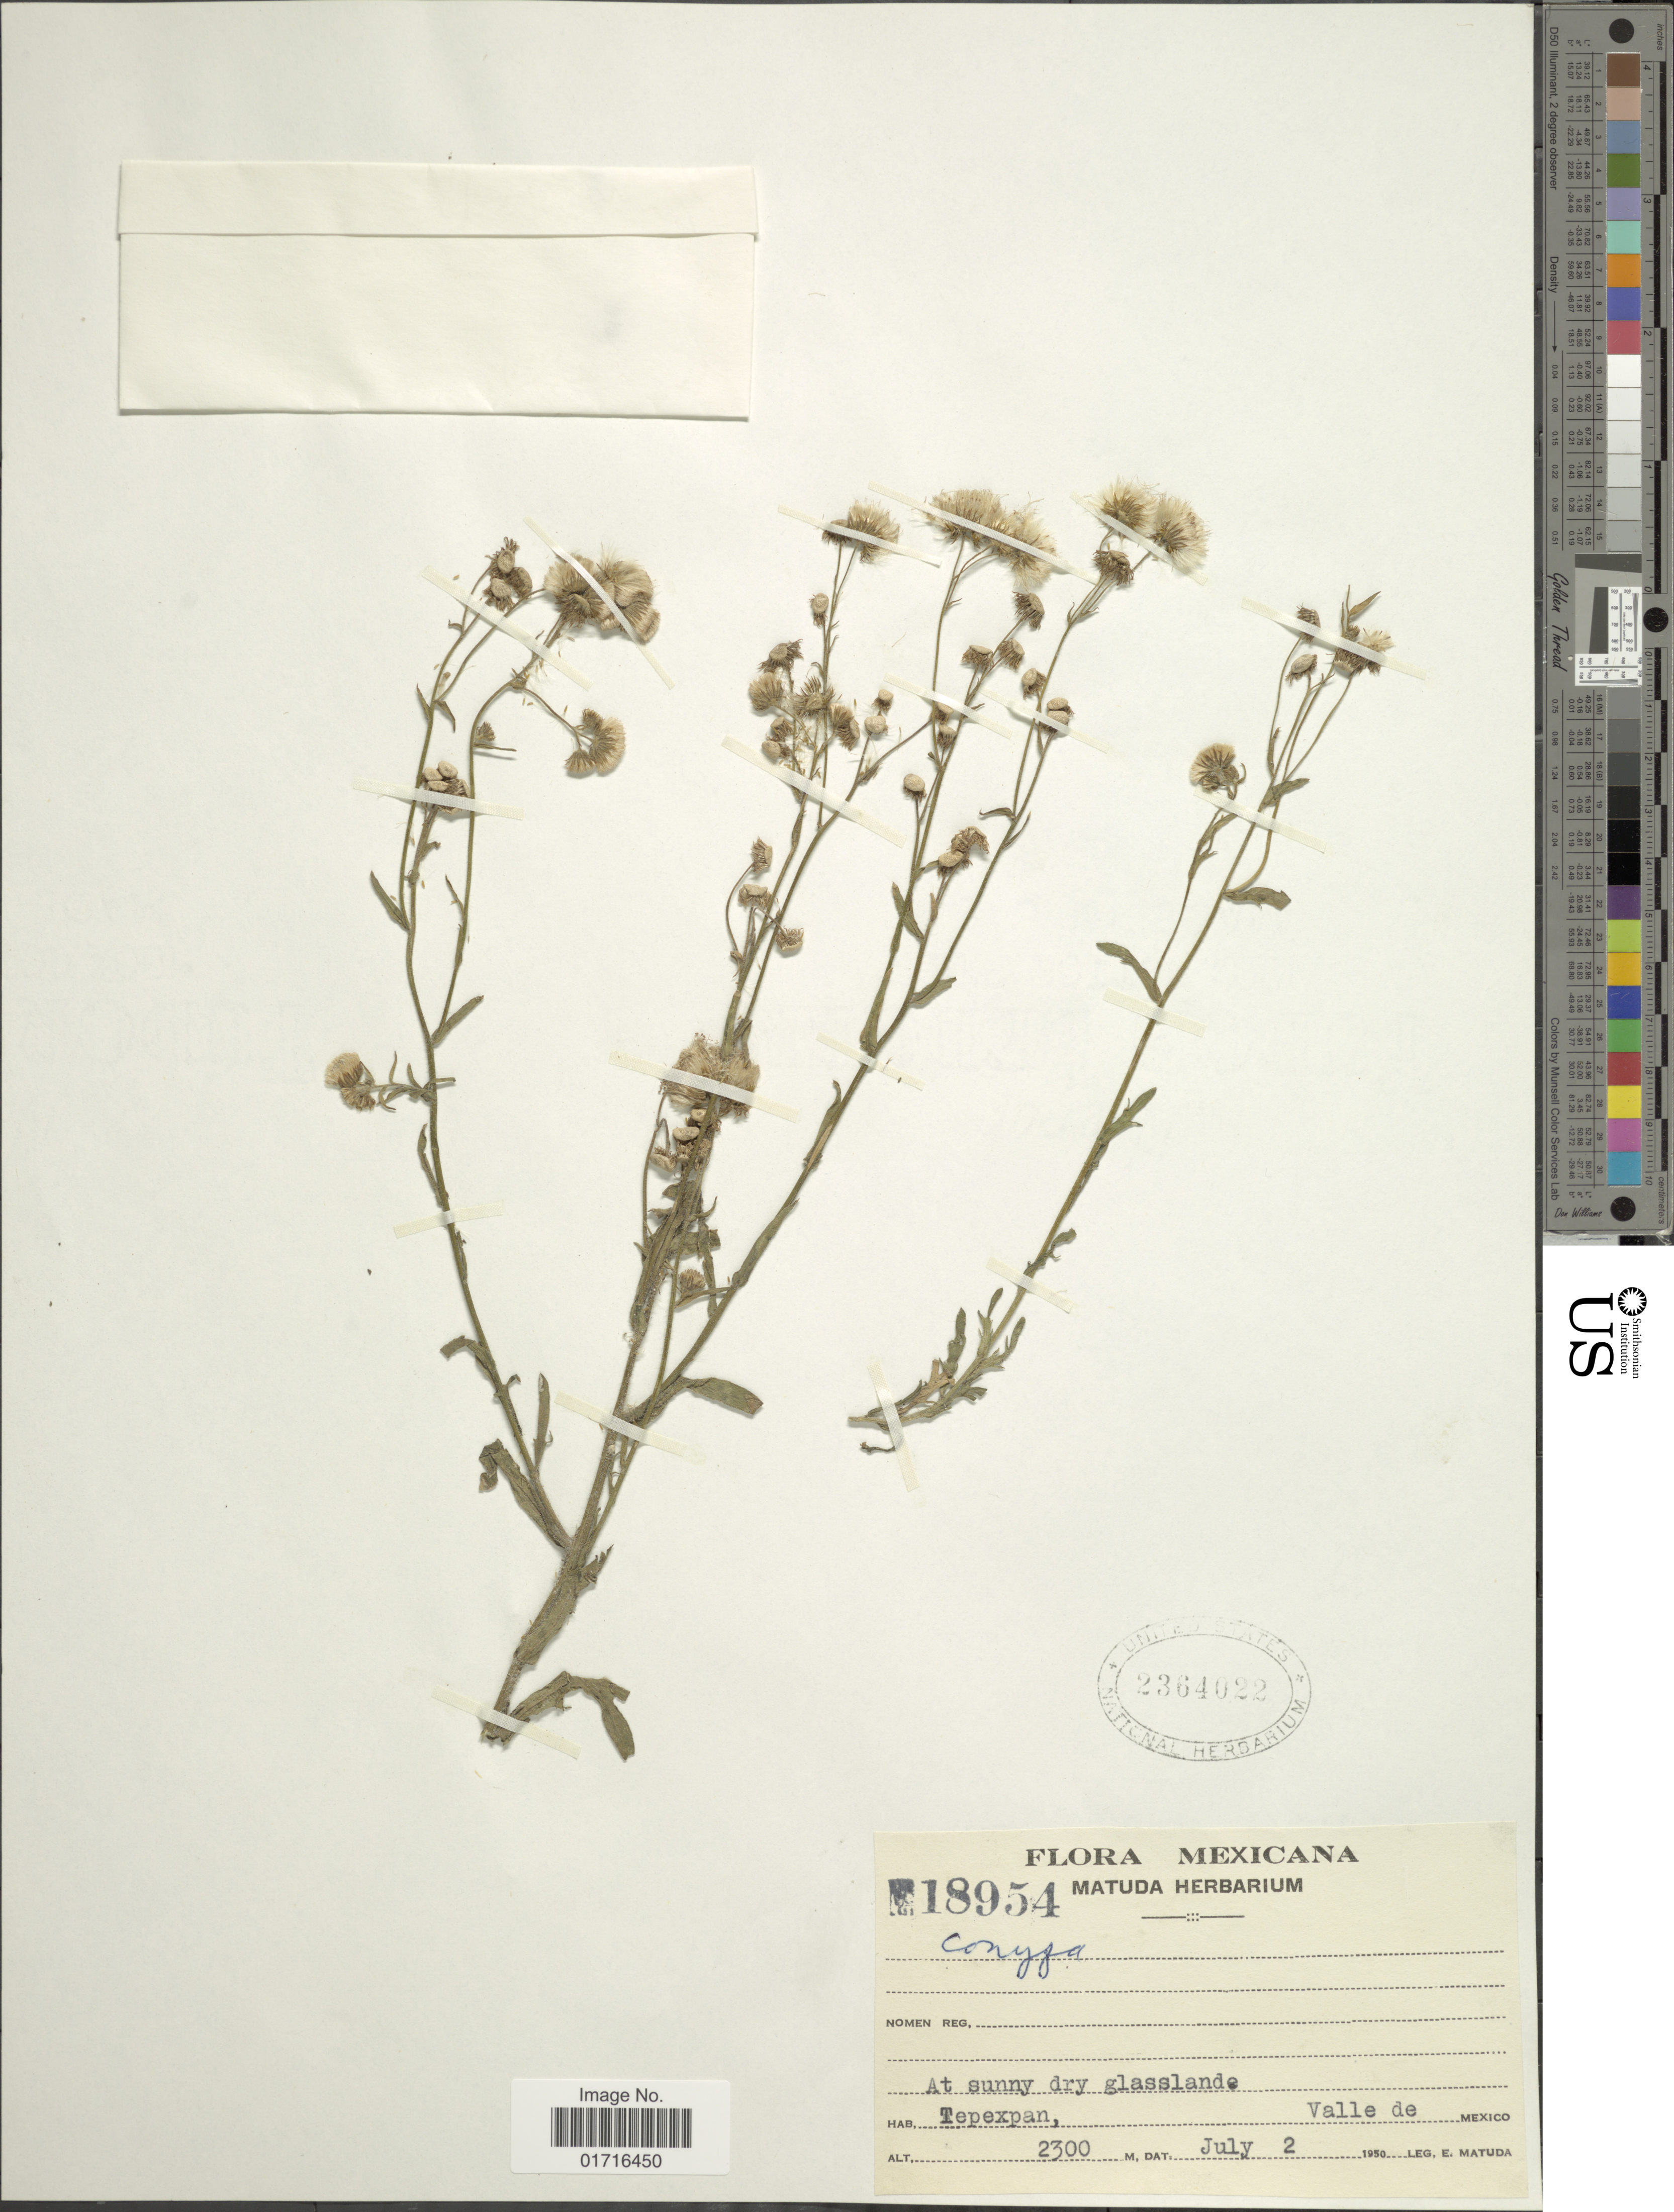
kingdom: Plantae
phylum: Tracheophyta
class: Magnoliopsida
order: Asterales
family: Asteraceae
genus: Conyza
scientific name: Conyza coronopifolia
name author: Kunth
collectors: E. Matuda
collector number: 18954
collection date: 1950-07-02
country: Mexico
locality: Tepexpan, Valle de Mexico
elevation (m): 2300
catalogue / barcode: US 2364022